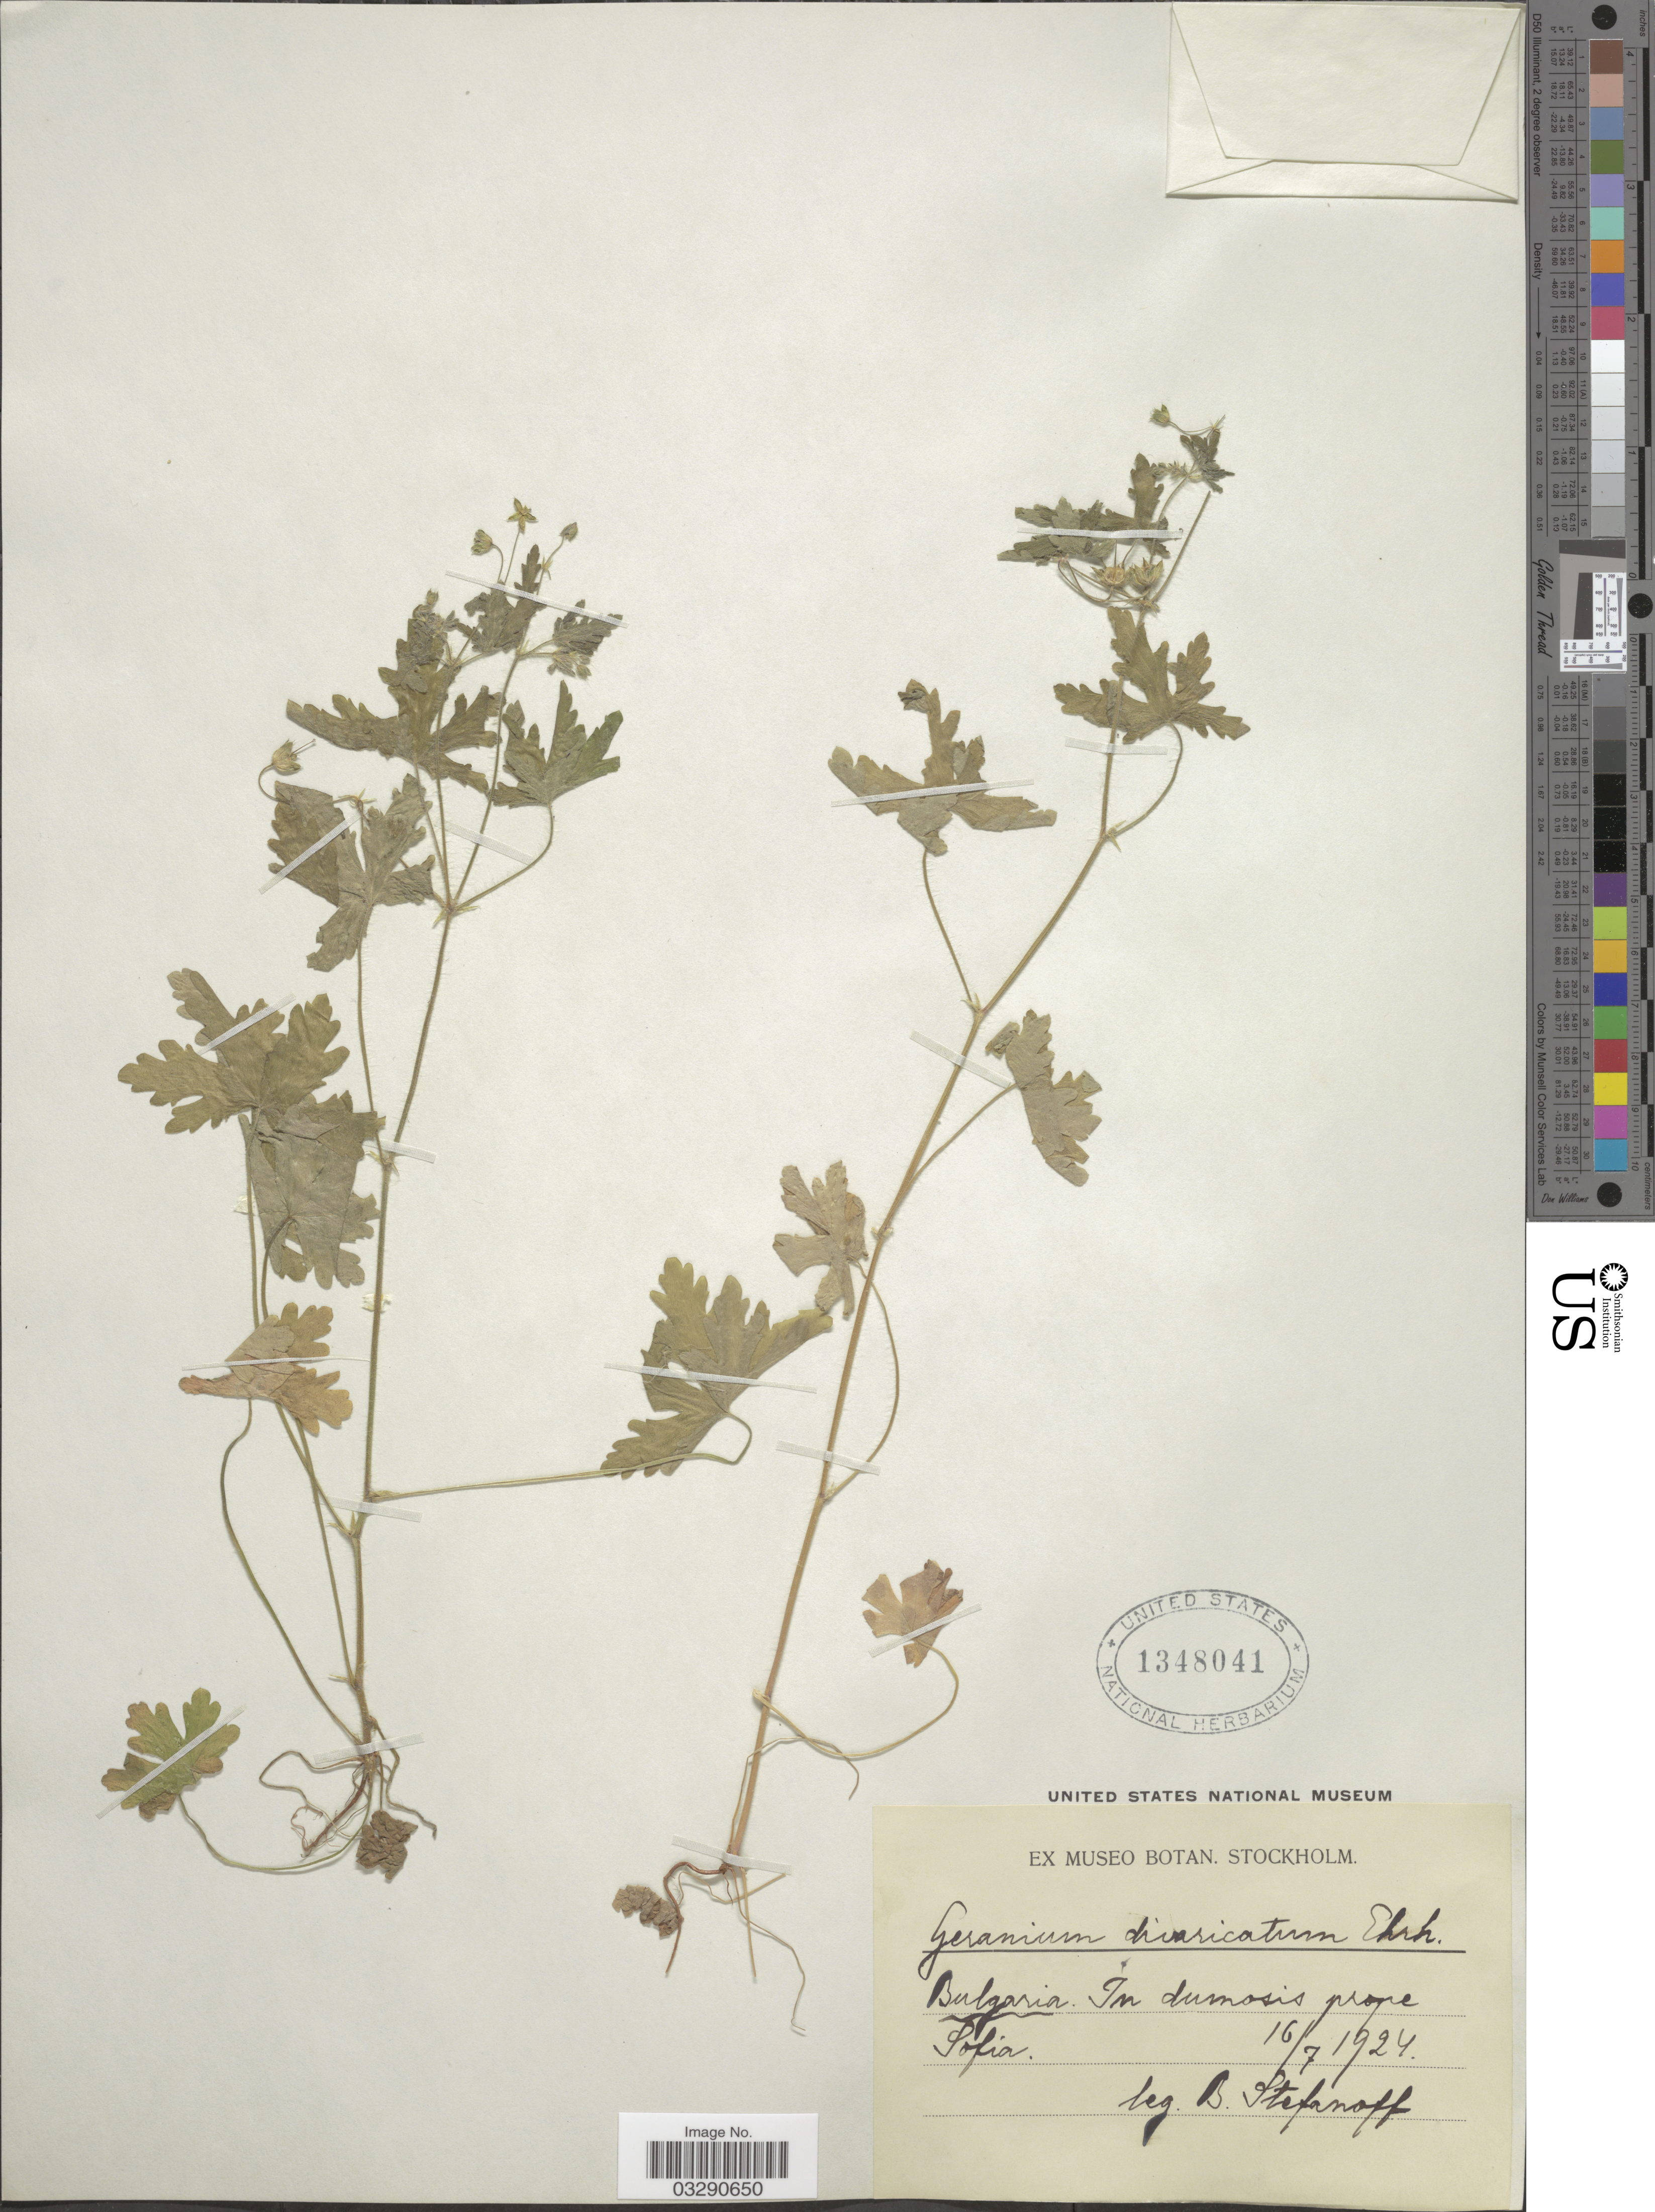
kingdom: Plantae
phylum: Tracheophyta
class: Magnoliopsida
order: Geraniales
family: Geraniaceae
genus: Geranium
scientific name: Geranium divaricatum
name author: Ehrh.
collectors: B. Stefanoff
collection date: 1924-07-16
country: Bulgaria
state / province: Sofia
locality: In dumosis prope Sofia.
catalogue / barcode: US 1348041